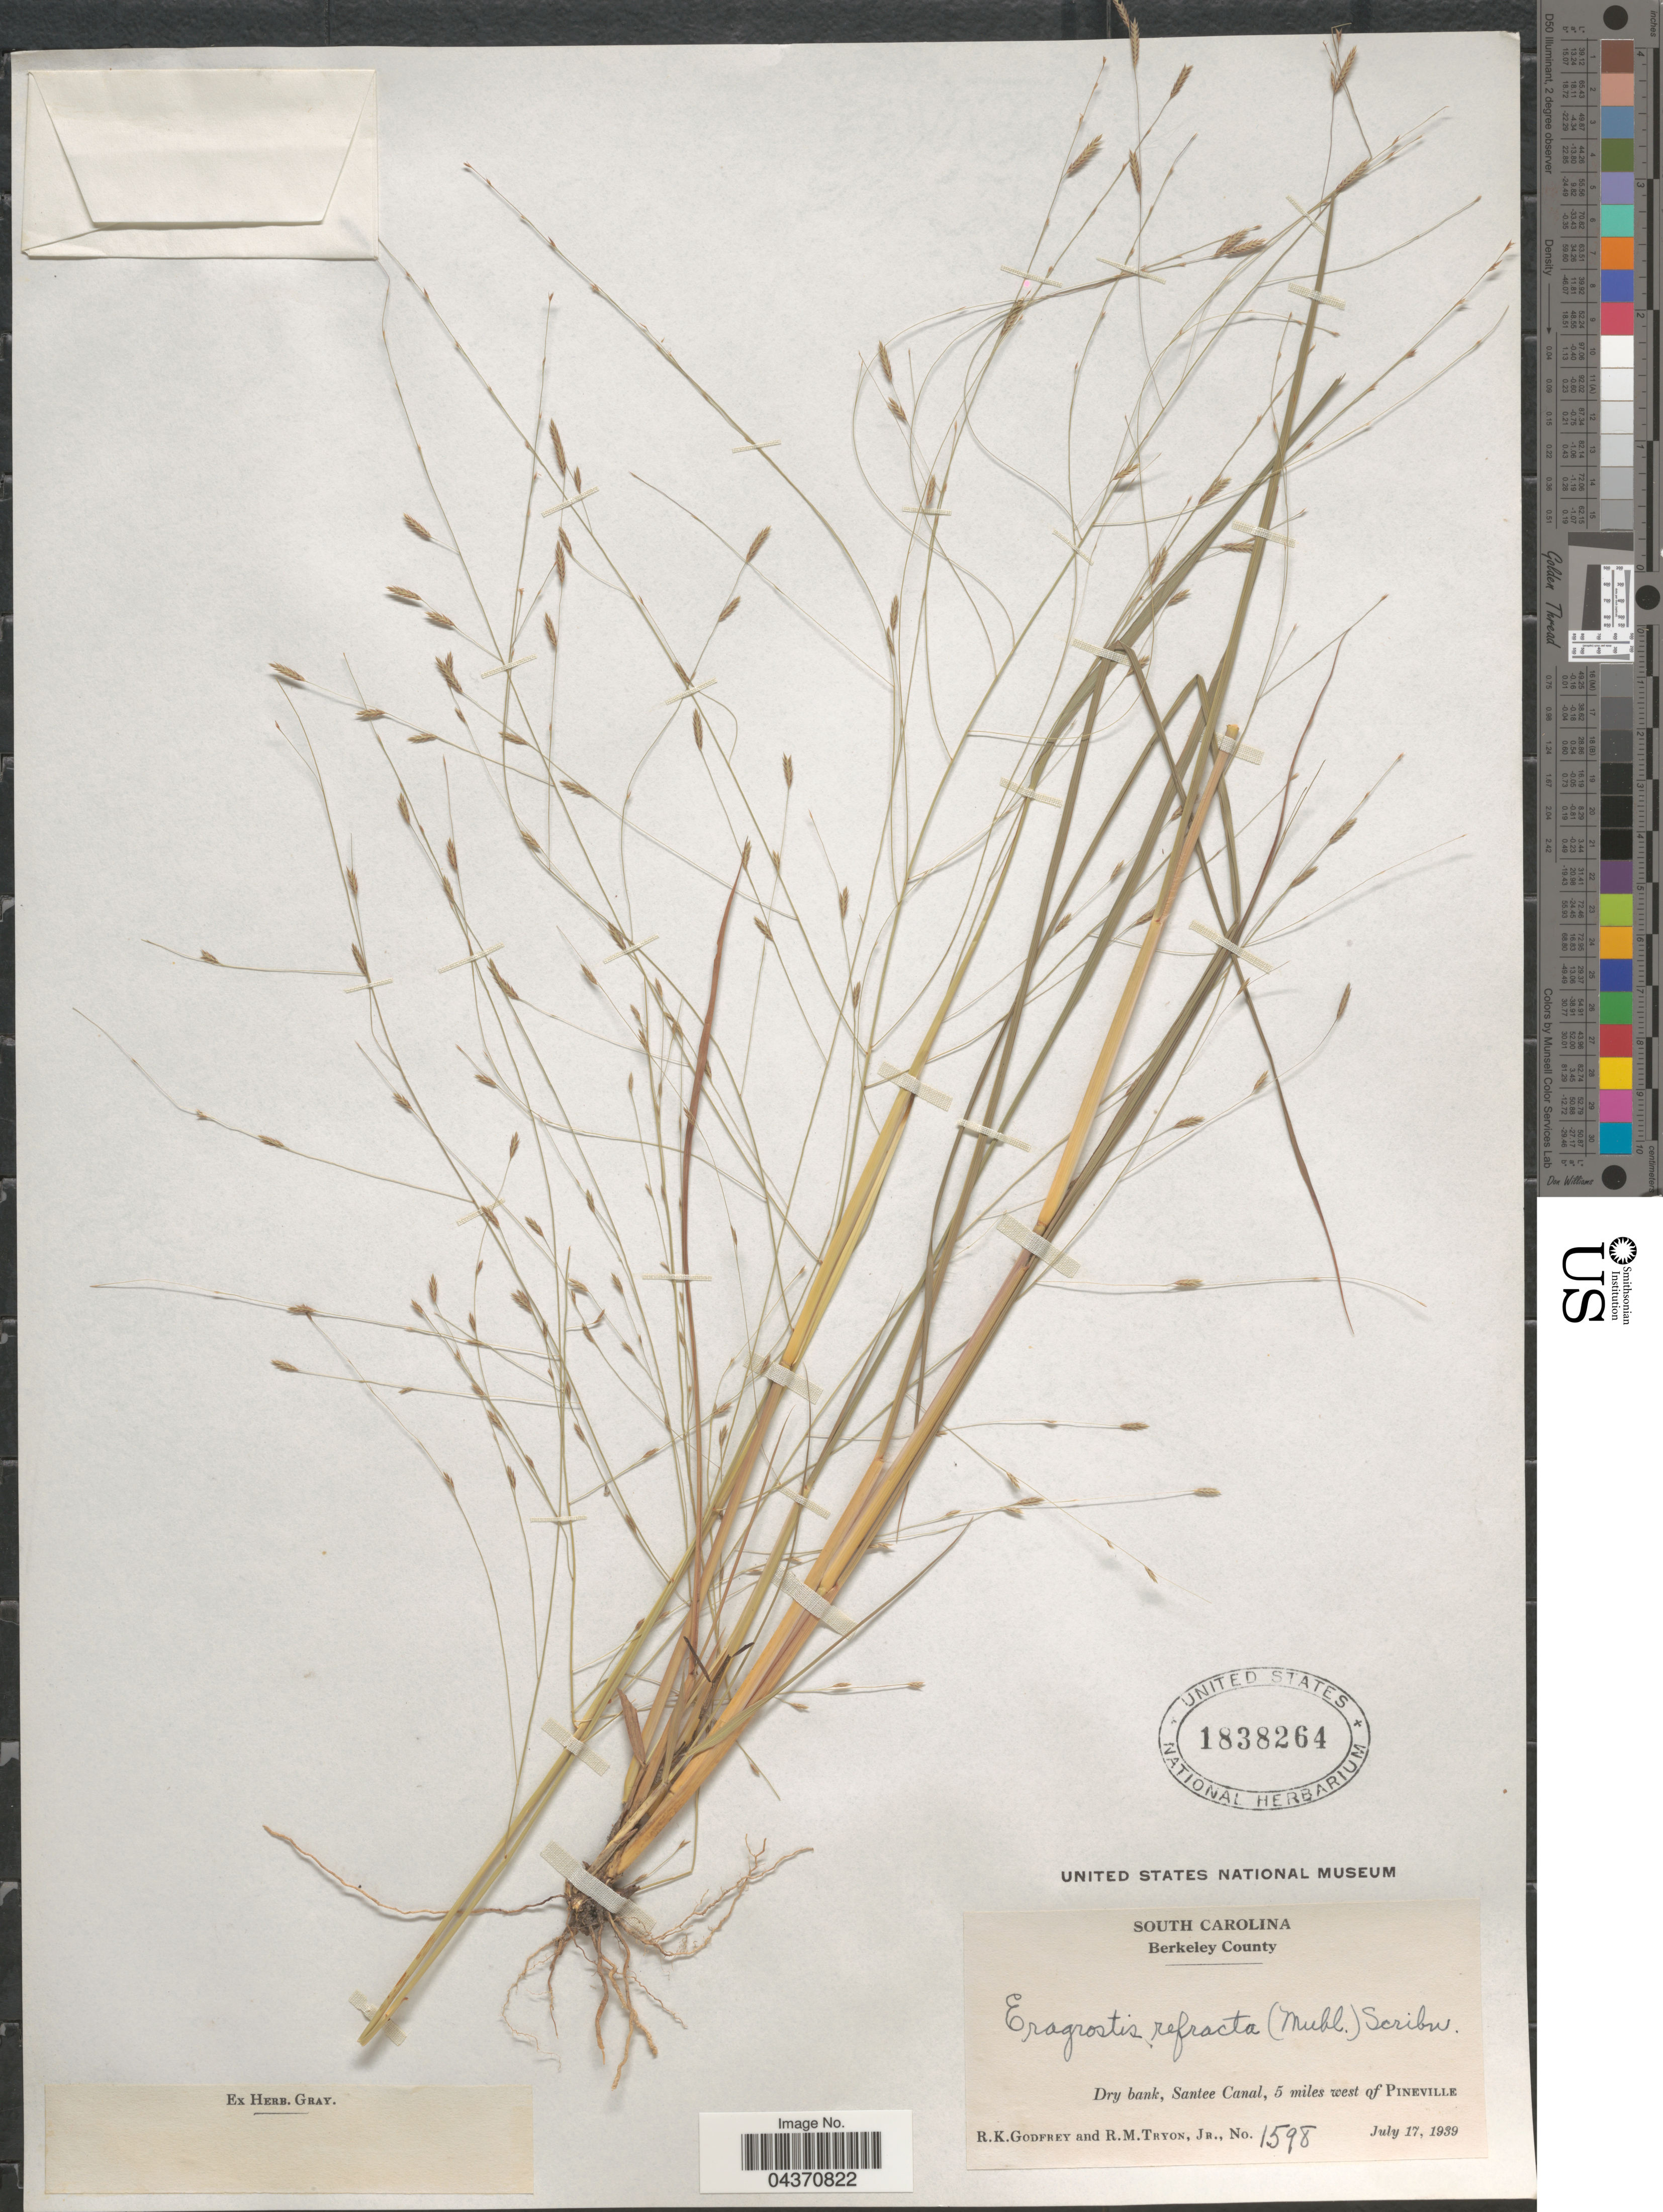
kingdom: Plantae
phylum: Tracheophyta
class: Liliopsida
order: Poales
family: Poaceae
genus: Eragrostis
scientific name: Eragrostis refracta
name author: (Muhl.) Scribn.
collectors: R. K. Godfrey & R. Tryon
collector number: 1598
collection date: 1939-07-17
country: United States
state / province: South Carolina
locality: Berkeley County. Dry bank, Santee Canal, 5 miles west of Pineville.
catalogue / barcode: US 1838264